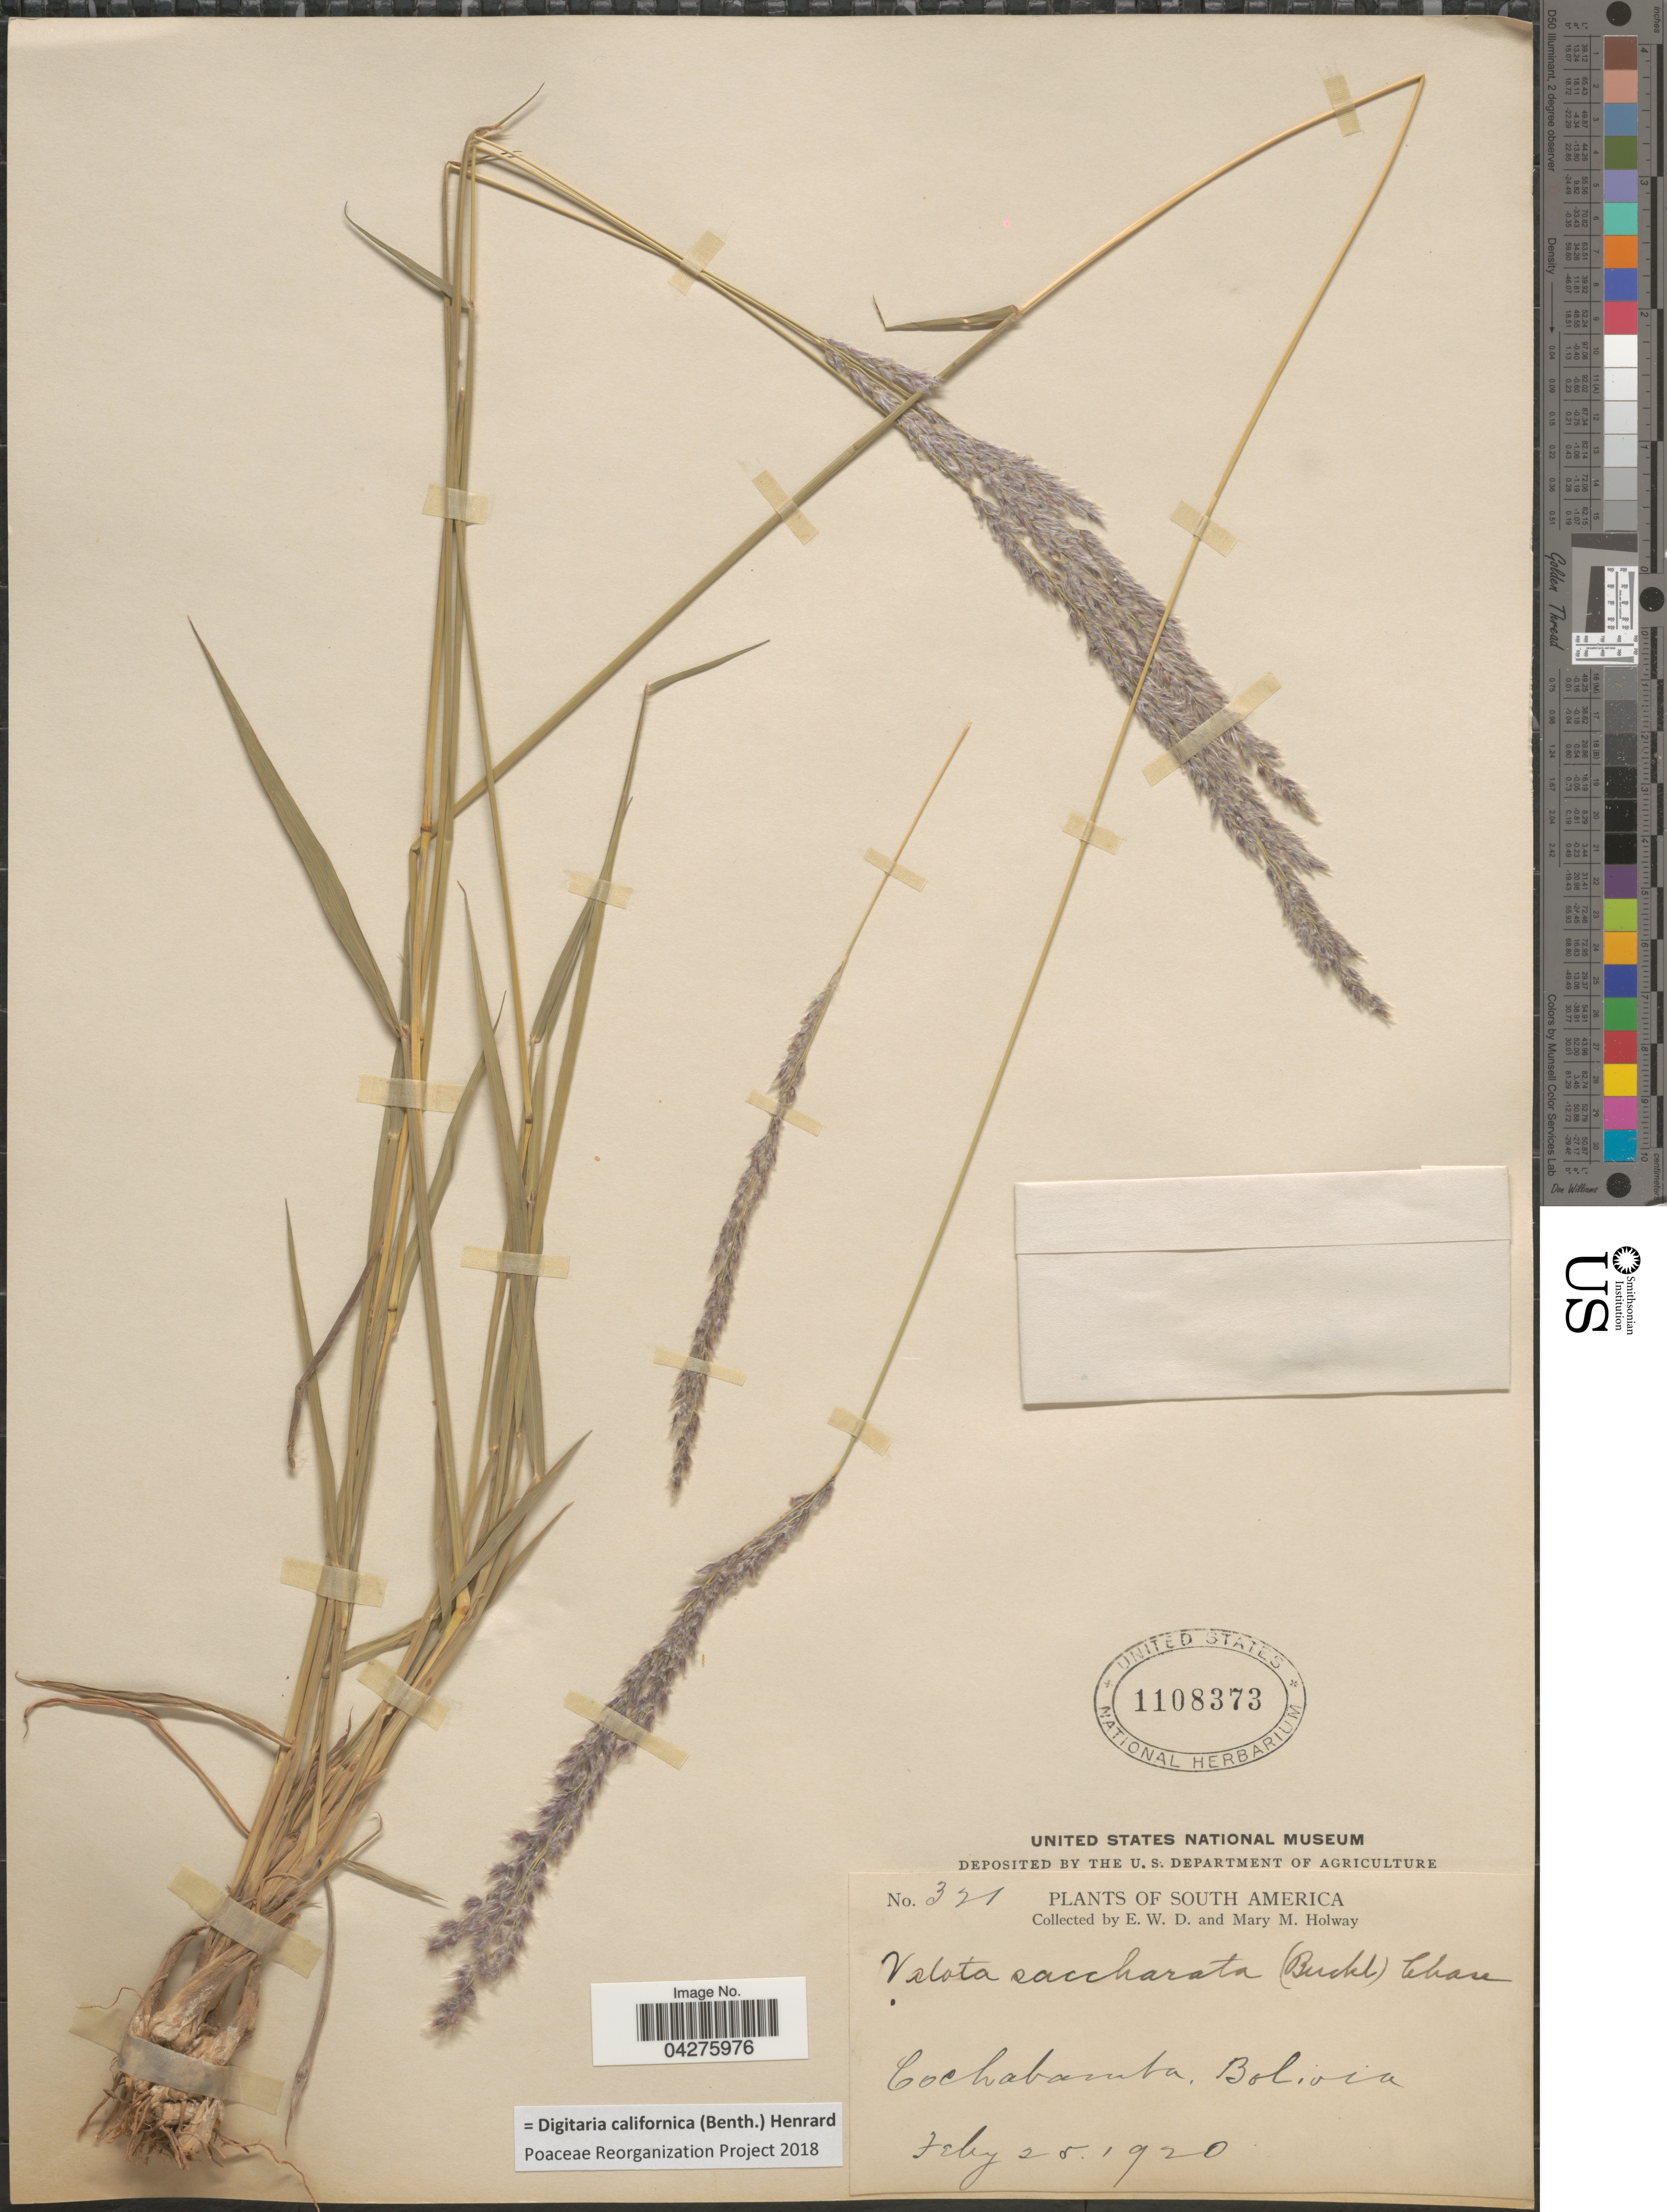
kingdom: Plantae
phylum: Tracheophyta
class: Liliopsida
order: Poales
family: Poaceae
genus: Digitaria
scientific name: Digitaria californica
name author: (Benth.) Henr.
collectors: E. W. D. Holway & M. M. Holway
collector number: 321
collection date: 1920-01-25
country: Bolivia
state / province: Cochabamba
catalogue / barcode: US 1108373